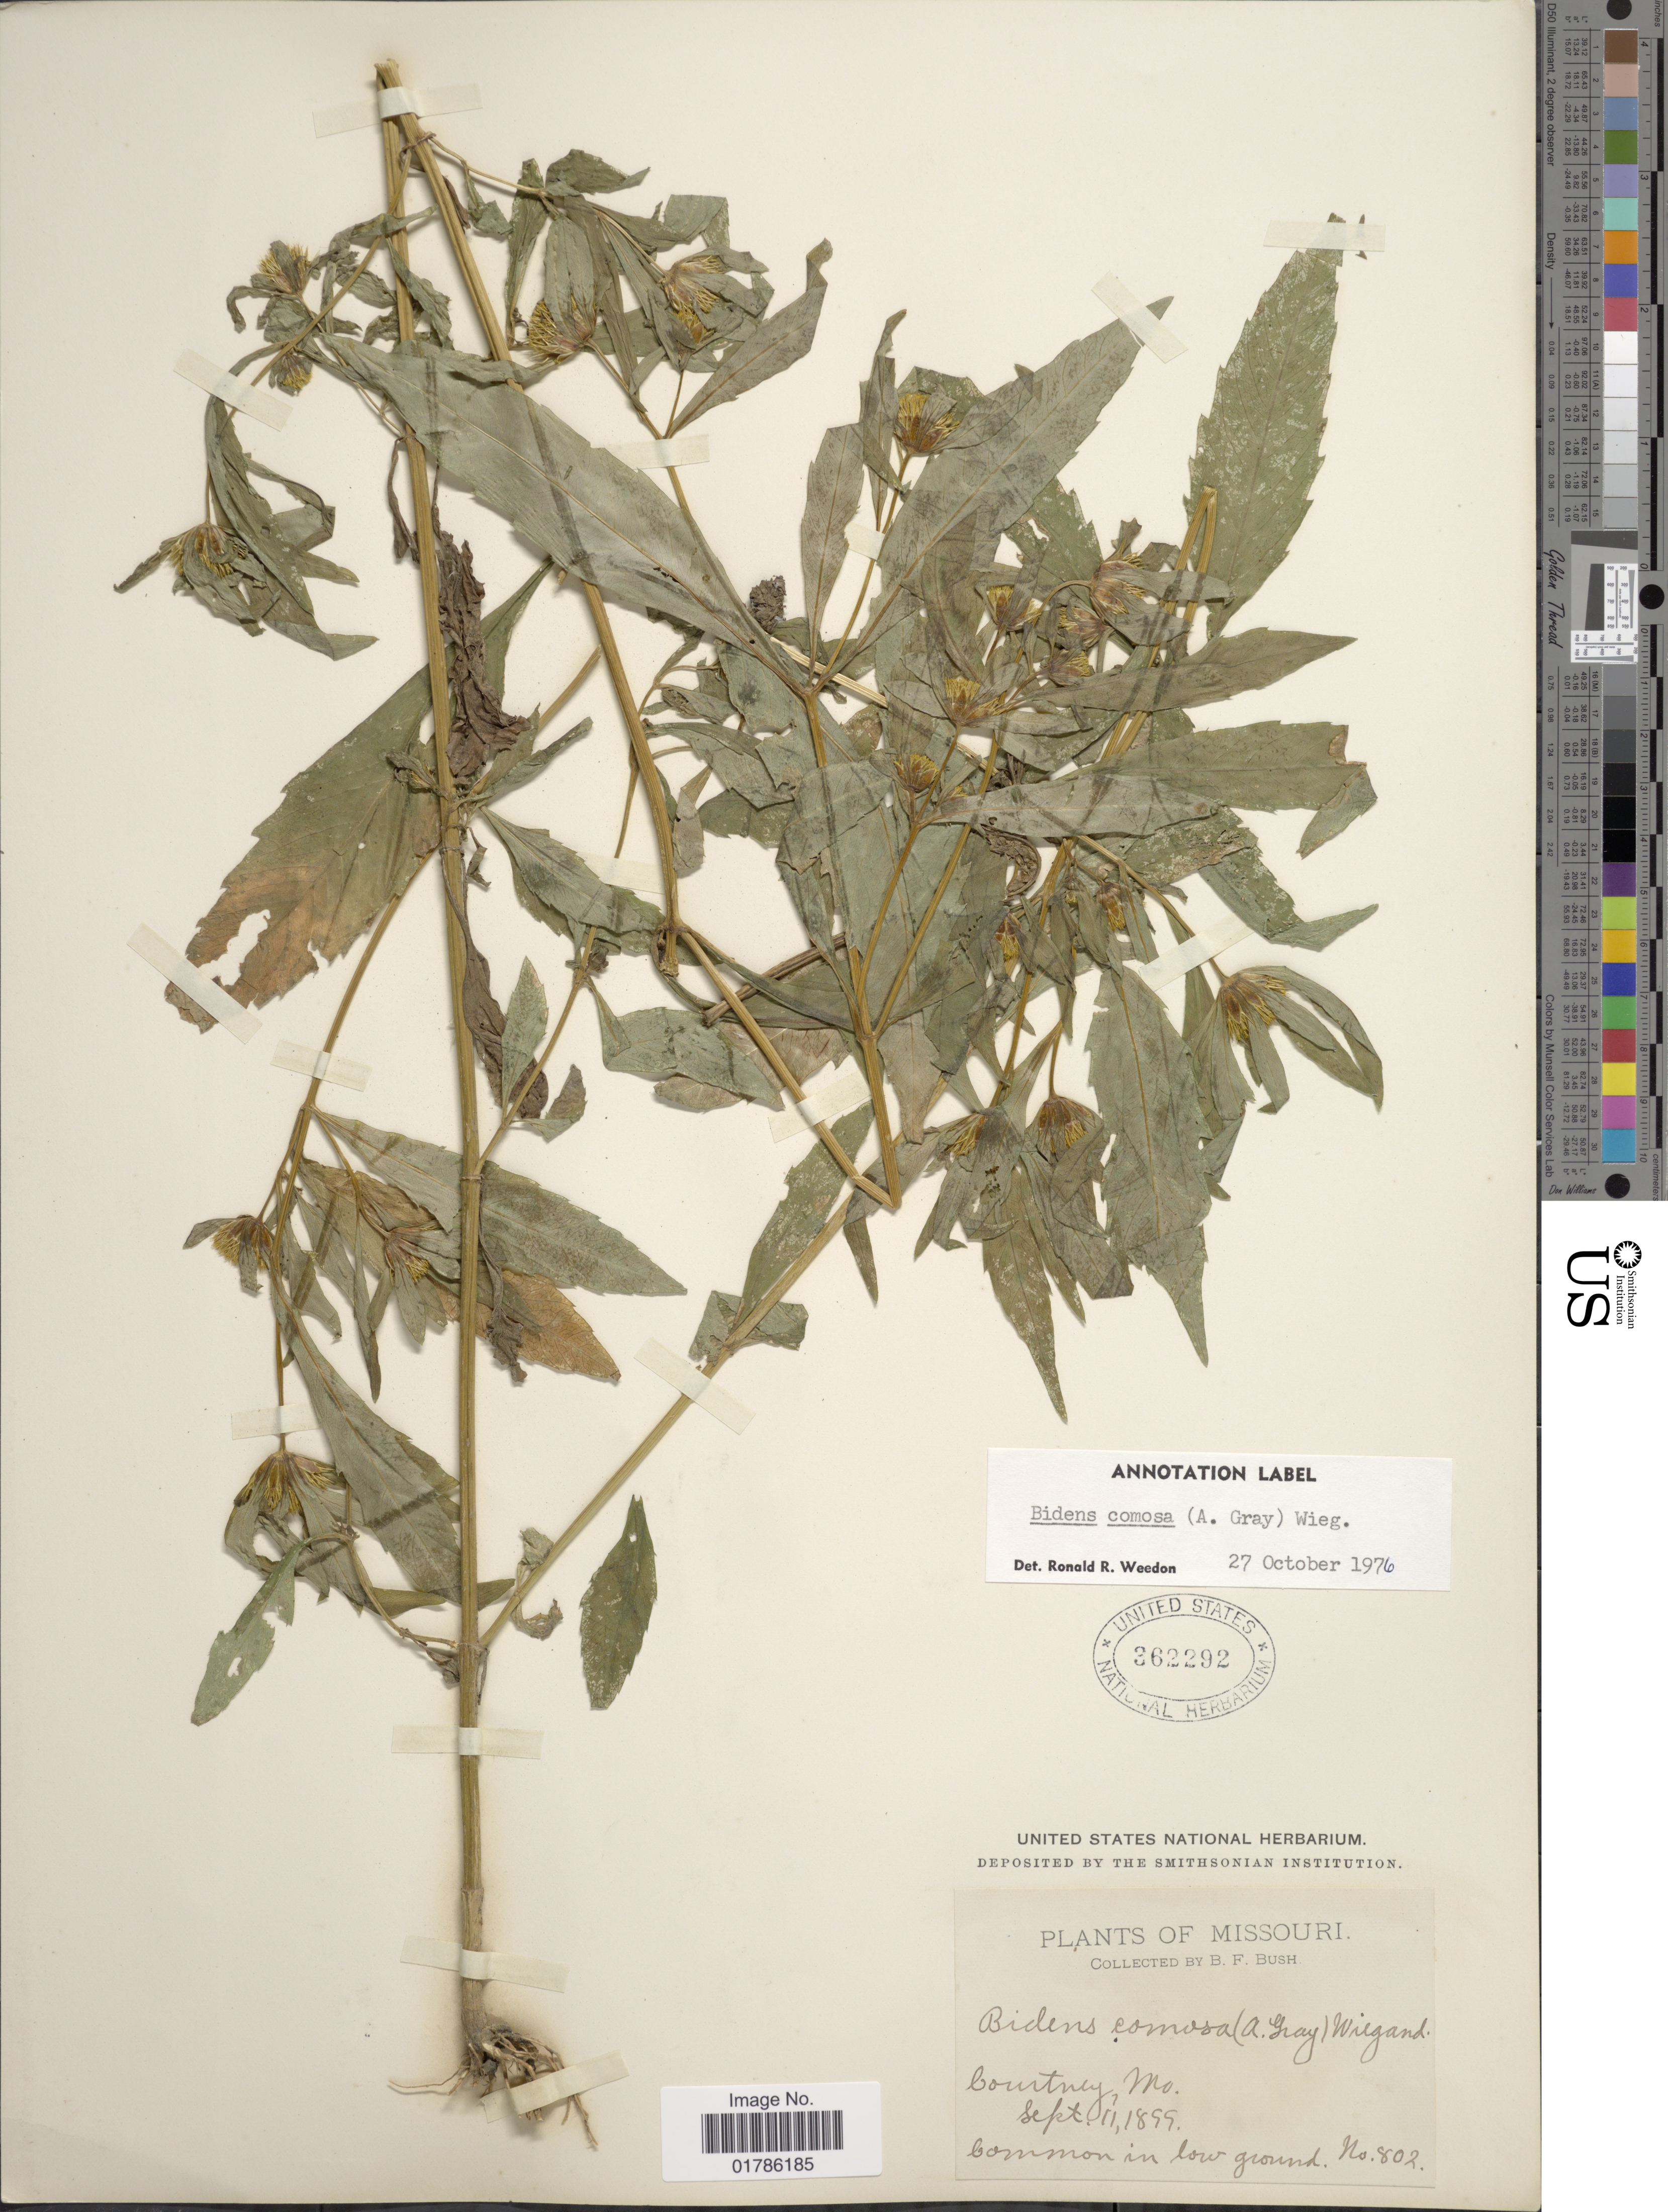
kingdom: Plantae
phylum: Tracheophyta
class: Magnoliopsida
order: Asterales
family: Asteraceae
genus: Bidens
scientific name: Bidens comosa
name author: (A. Gray) Wiegand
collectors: B. F. Bush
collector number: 802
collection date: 1899-09-11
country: United States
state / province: Missouri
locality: Courtney, Mo.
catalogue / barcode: US 362292